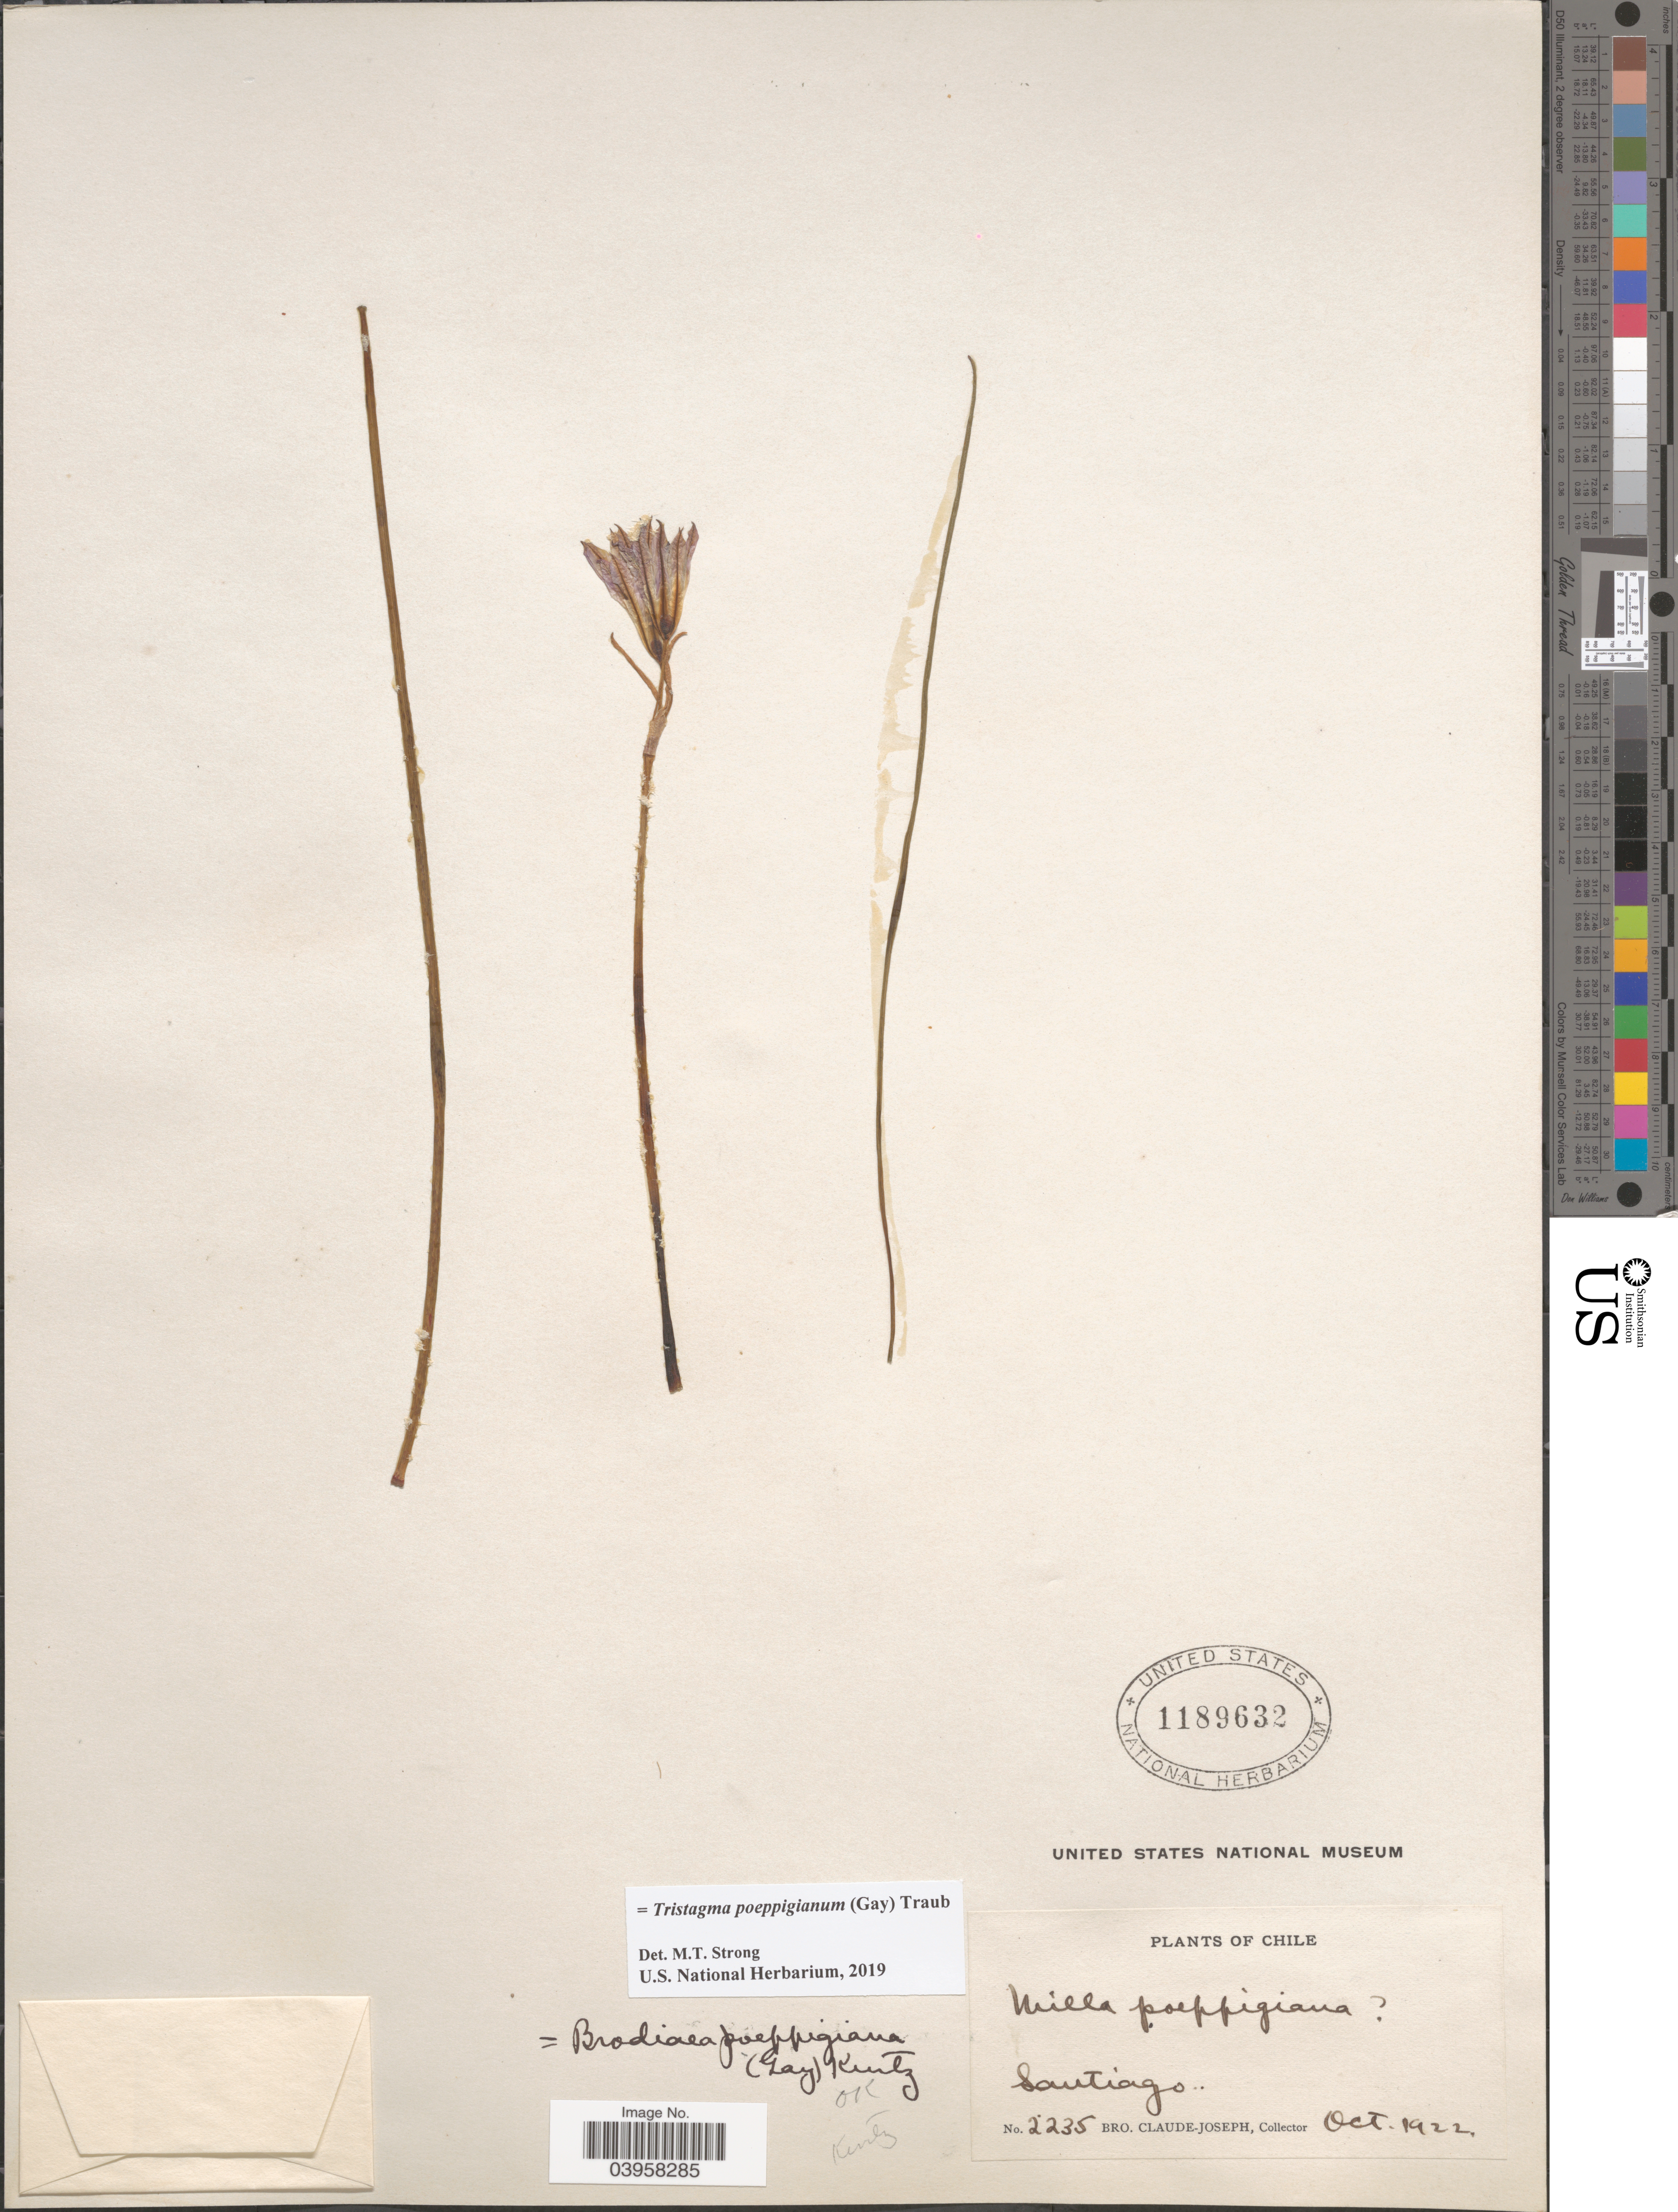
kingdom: Plantae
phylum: Tracheophyta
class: Liliopsida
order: Asparagales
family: Amaryllidaceae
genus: Tristagma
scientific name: Tristagma poeppigianum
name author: (Gay) Traub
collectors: Bro. Claude-Joseph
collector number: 2235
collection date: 1922-10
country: Chile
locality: Santiago.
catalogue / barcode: US 1189632